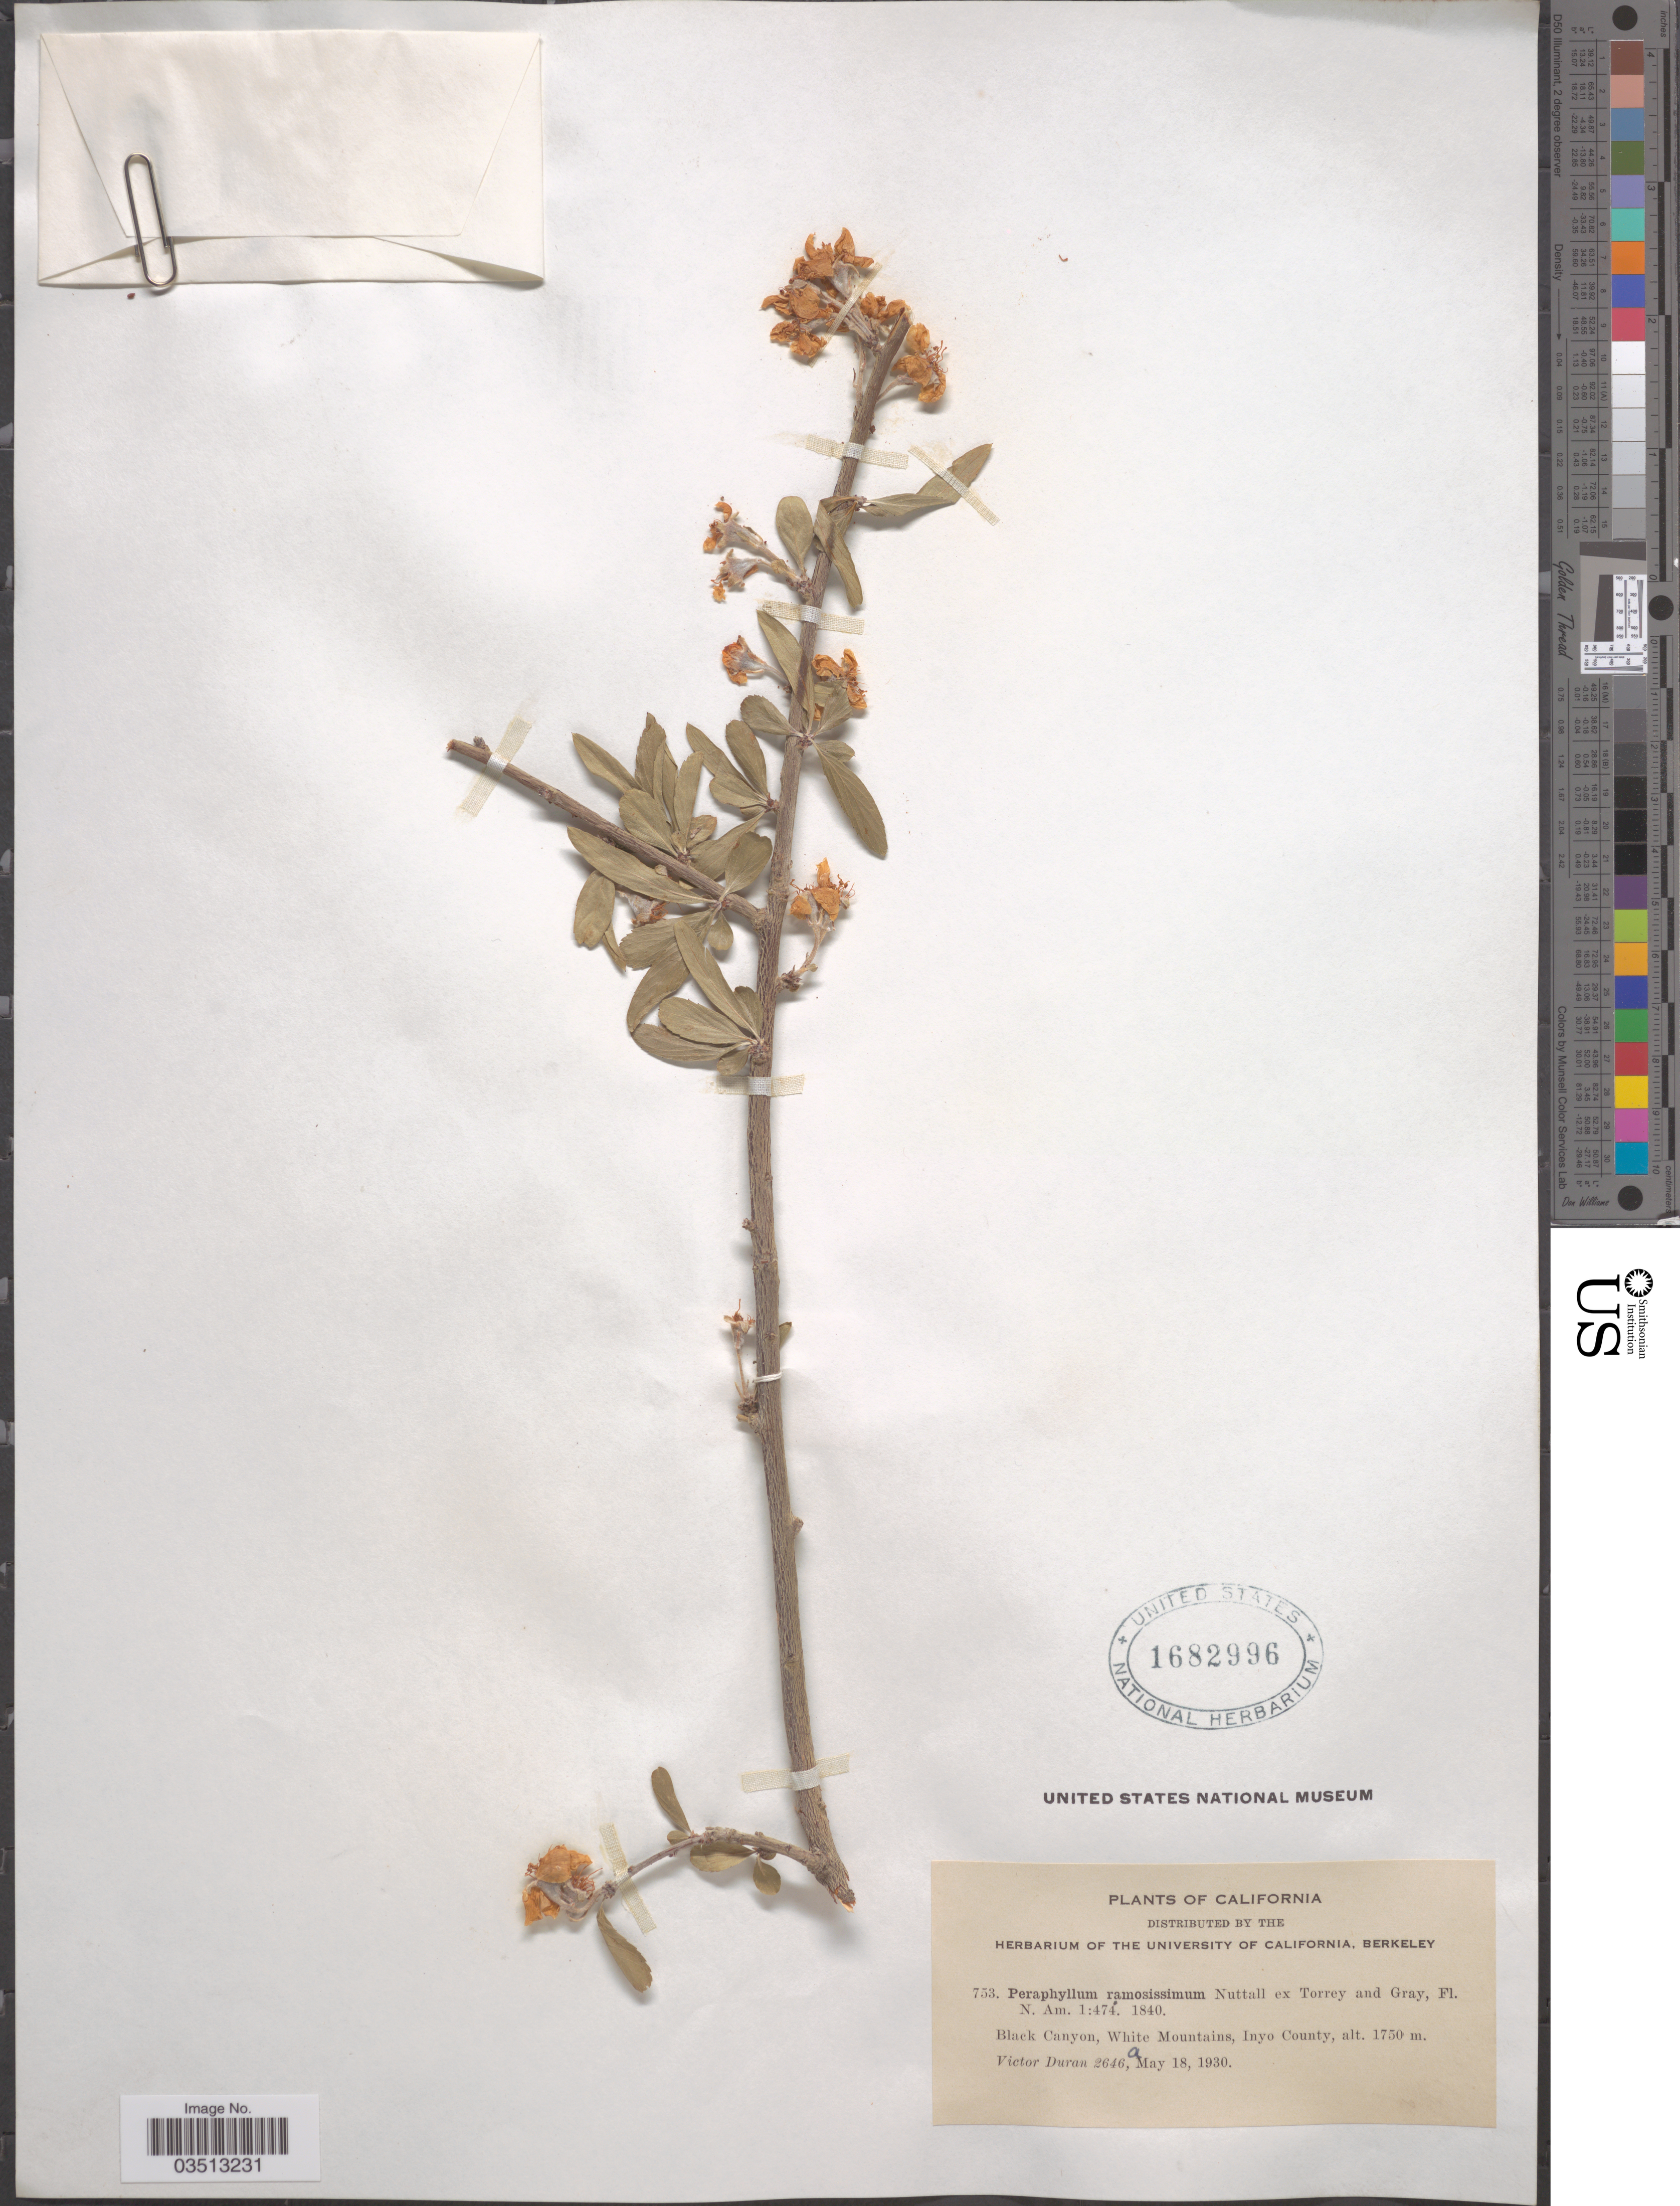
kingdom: Plantae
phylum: Tracheophyta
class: Magnoliopsida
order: Rosales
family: Rosaceae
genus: Peraphyllum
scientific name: Peraphyllum ramosissimum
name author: Nutt.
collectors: V. Duran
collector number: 2646a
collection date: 1930-05-18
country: United States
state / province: California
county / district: Inyo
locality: Black Canyon, White Mountains, Inyo County.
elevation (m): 1750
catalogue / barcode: US 1682996